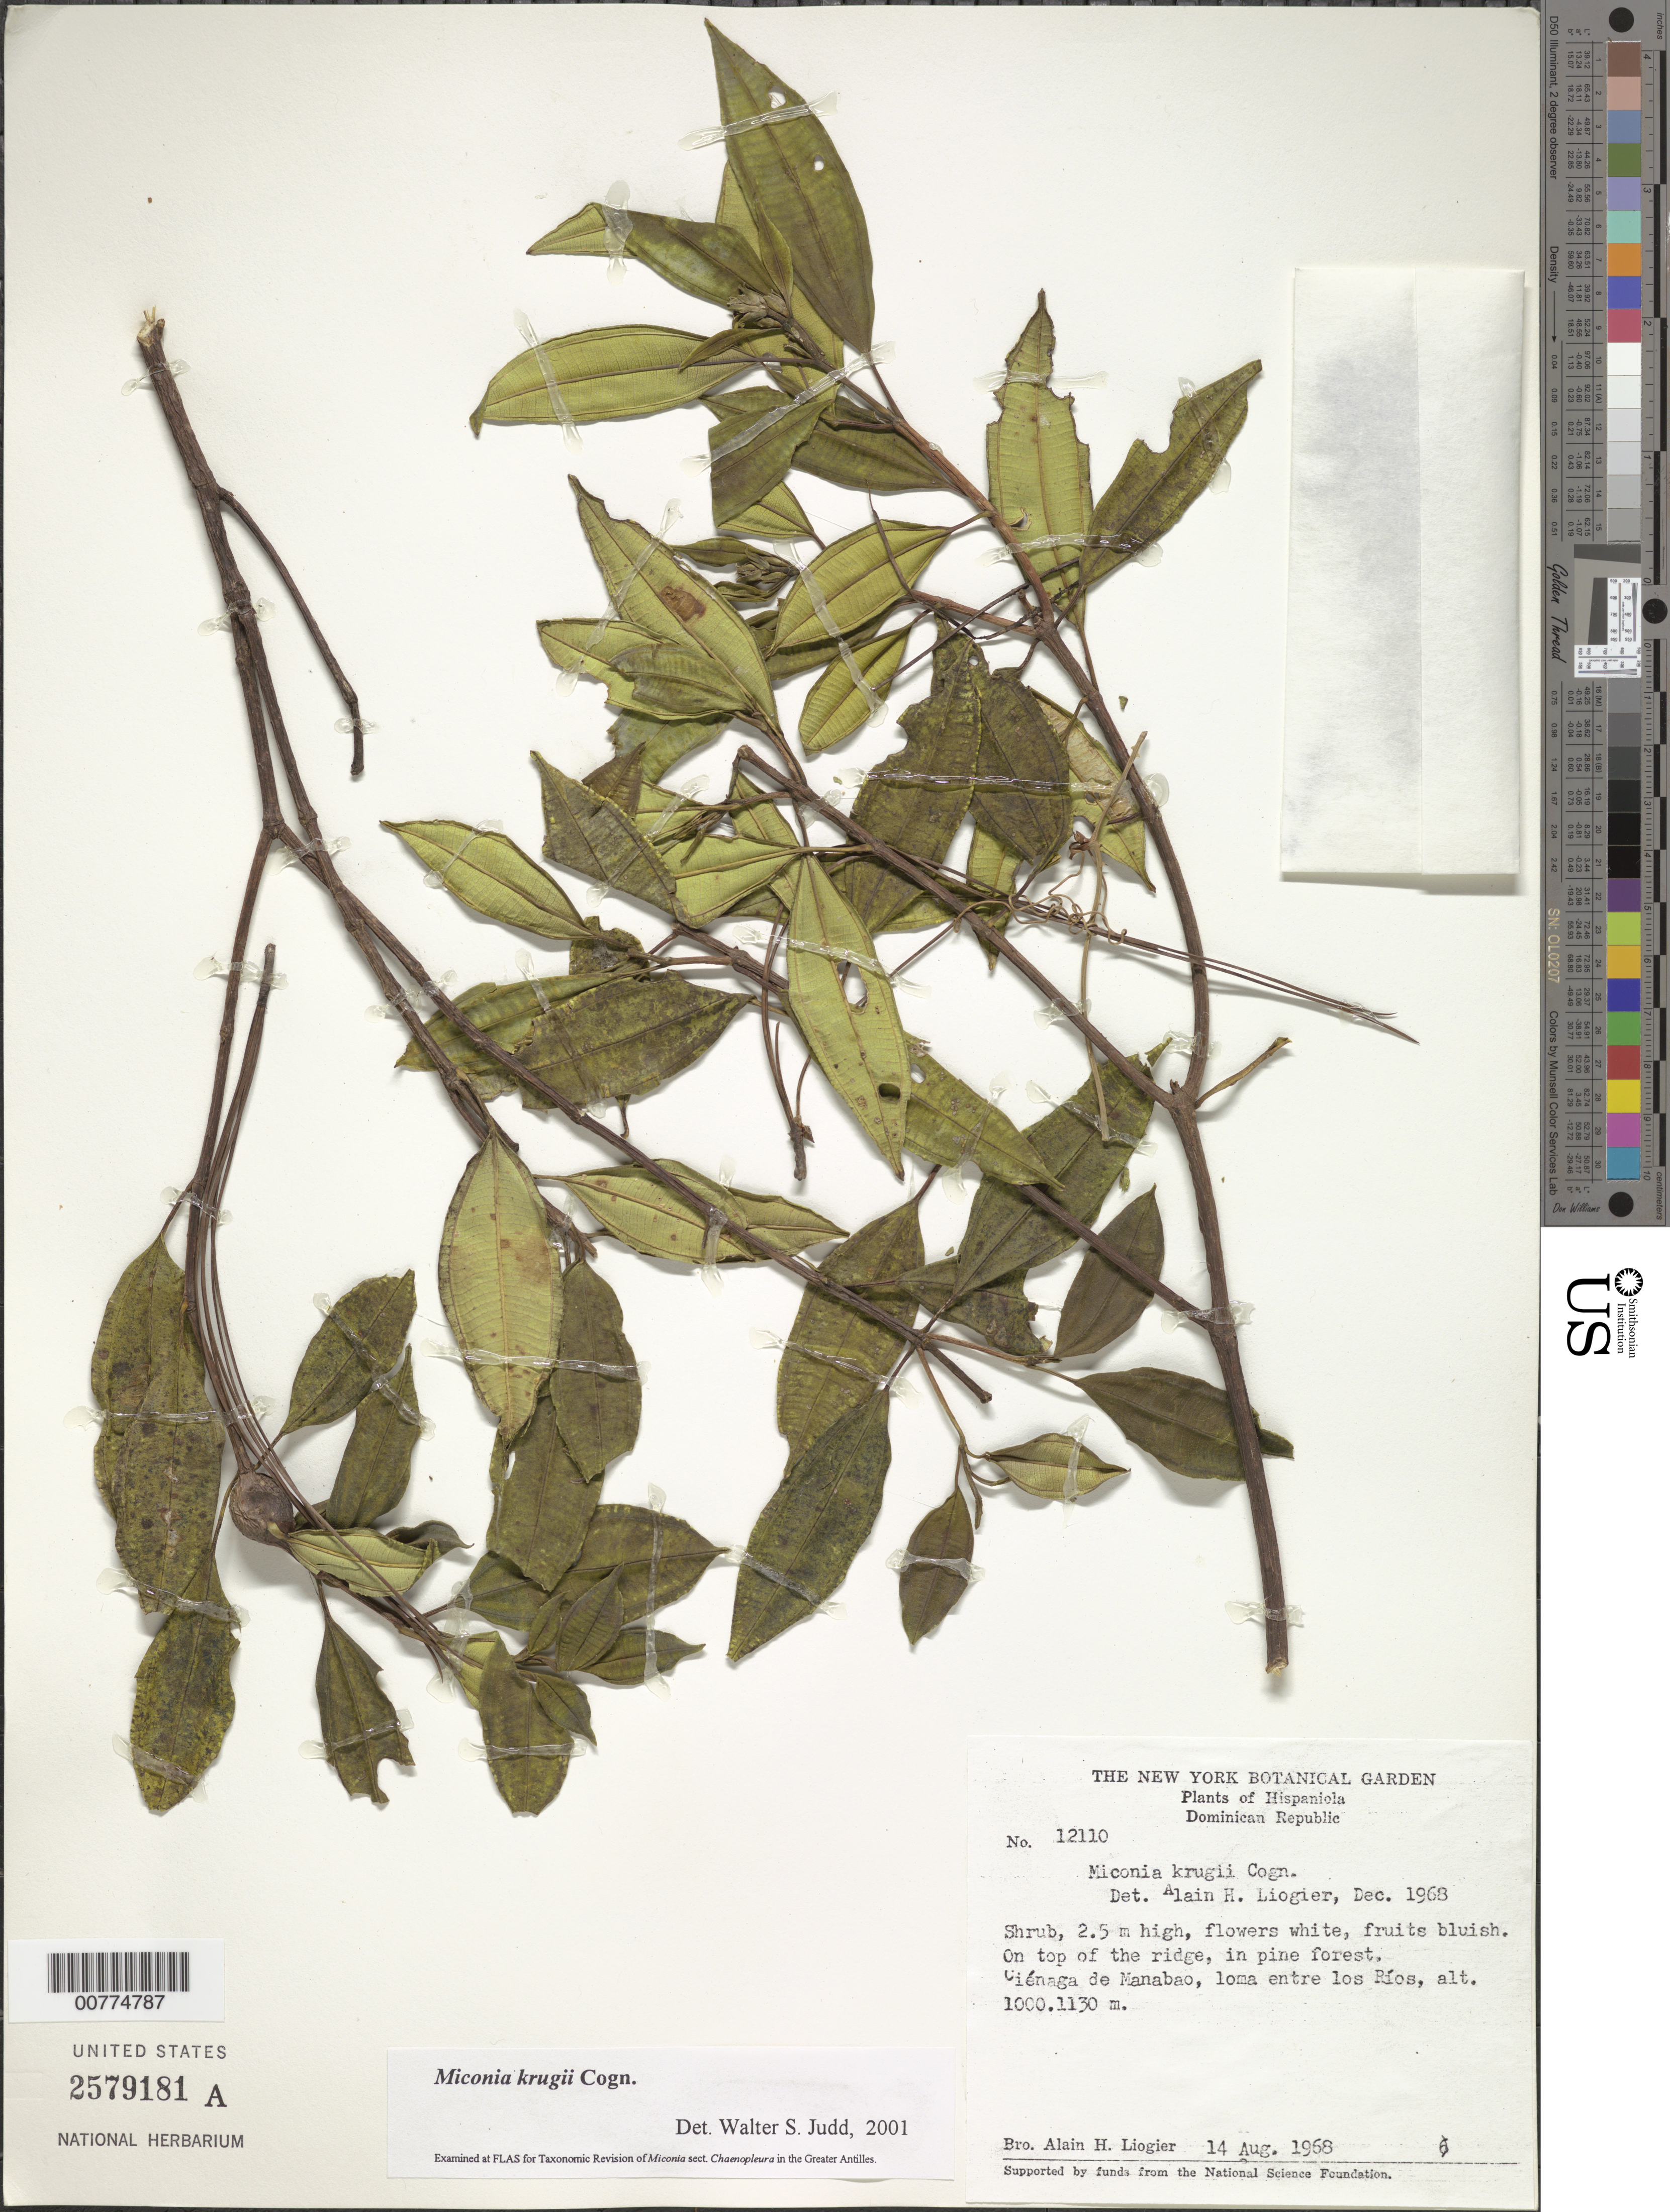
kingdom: Plantae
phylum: Tracheophyta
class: Magnoliopsida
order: Myrtales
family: Melastomataceae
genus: Miconia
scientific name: Miconia krugii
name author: Cogn.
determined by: Judd, Walter S.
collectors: A. H. Liogier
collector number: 12110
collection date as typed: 14 Aug 1968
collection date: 1968-08-14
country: Dominican Republic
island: Hispaniola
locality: Hill between Los Ríos, Ciénaga de Manabao.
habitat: On top of the ridge, in pine forest.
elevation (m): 1000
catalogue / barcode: US 2579181A